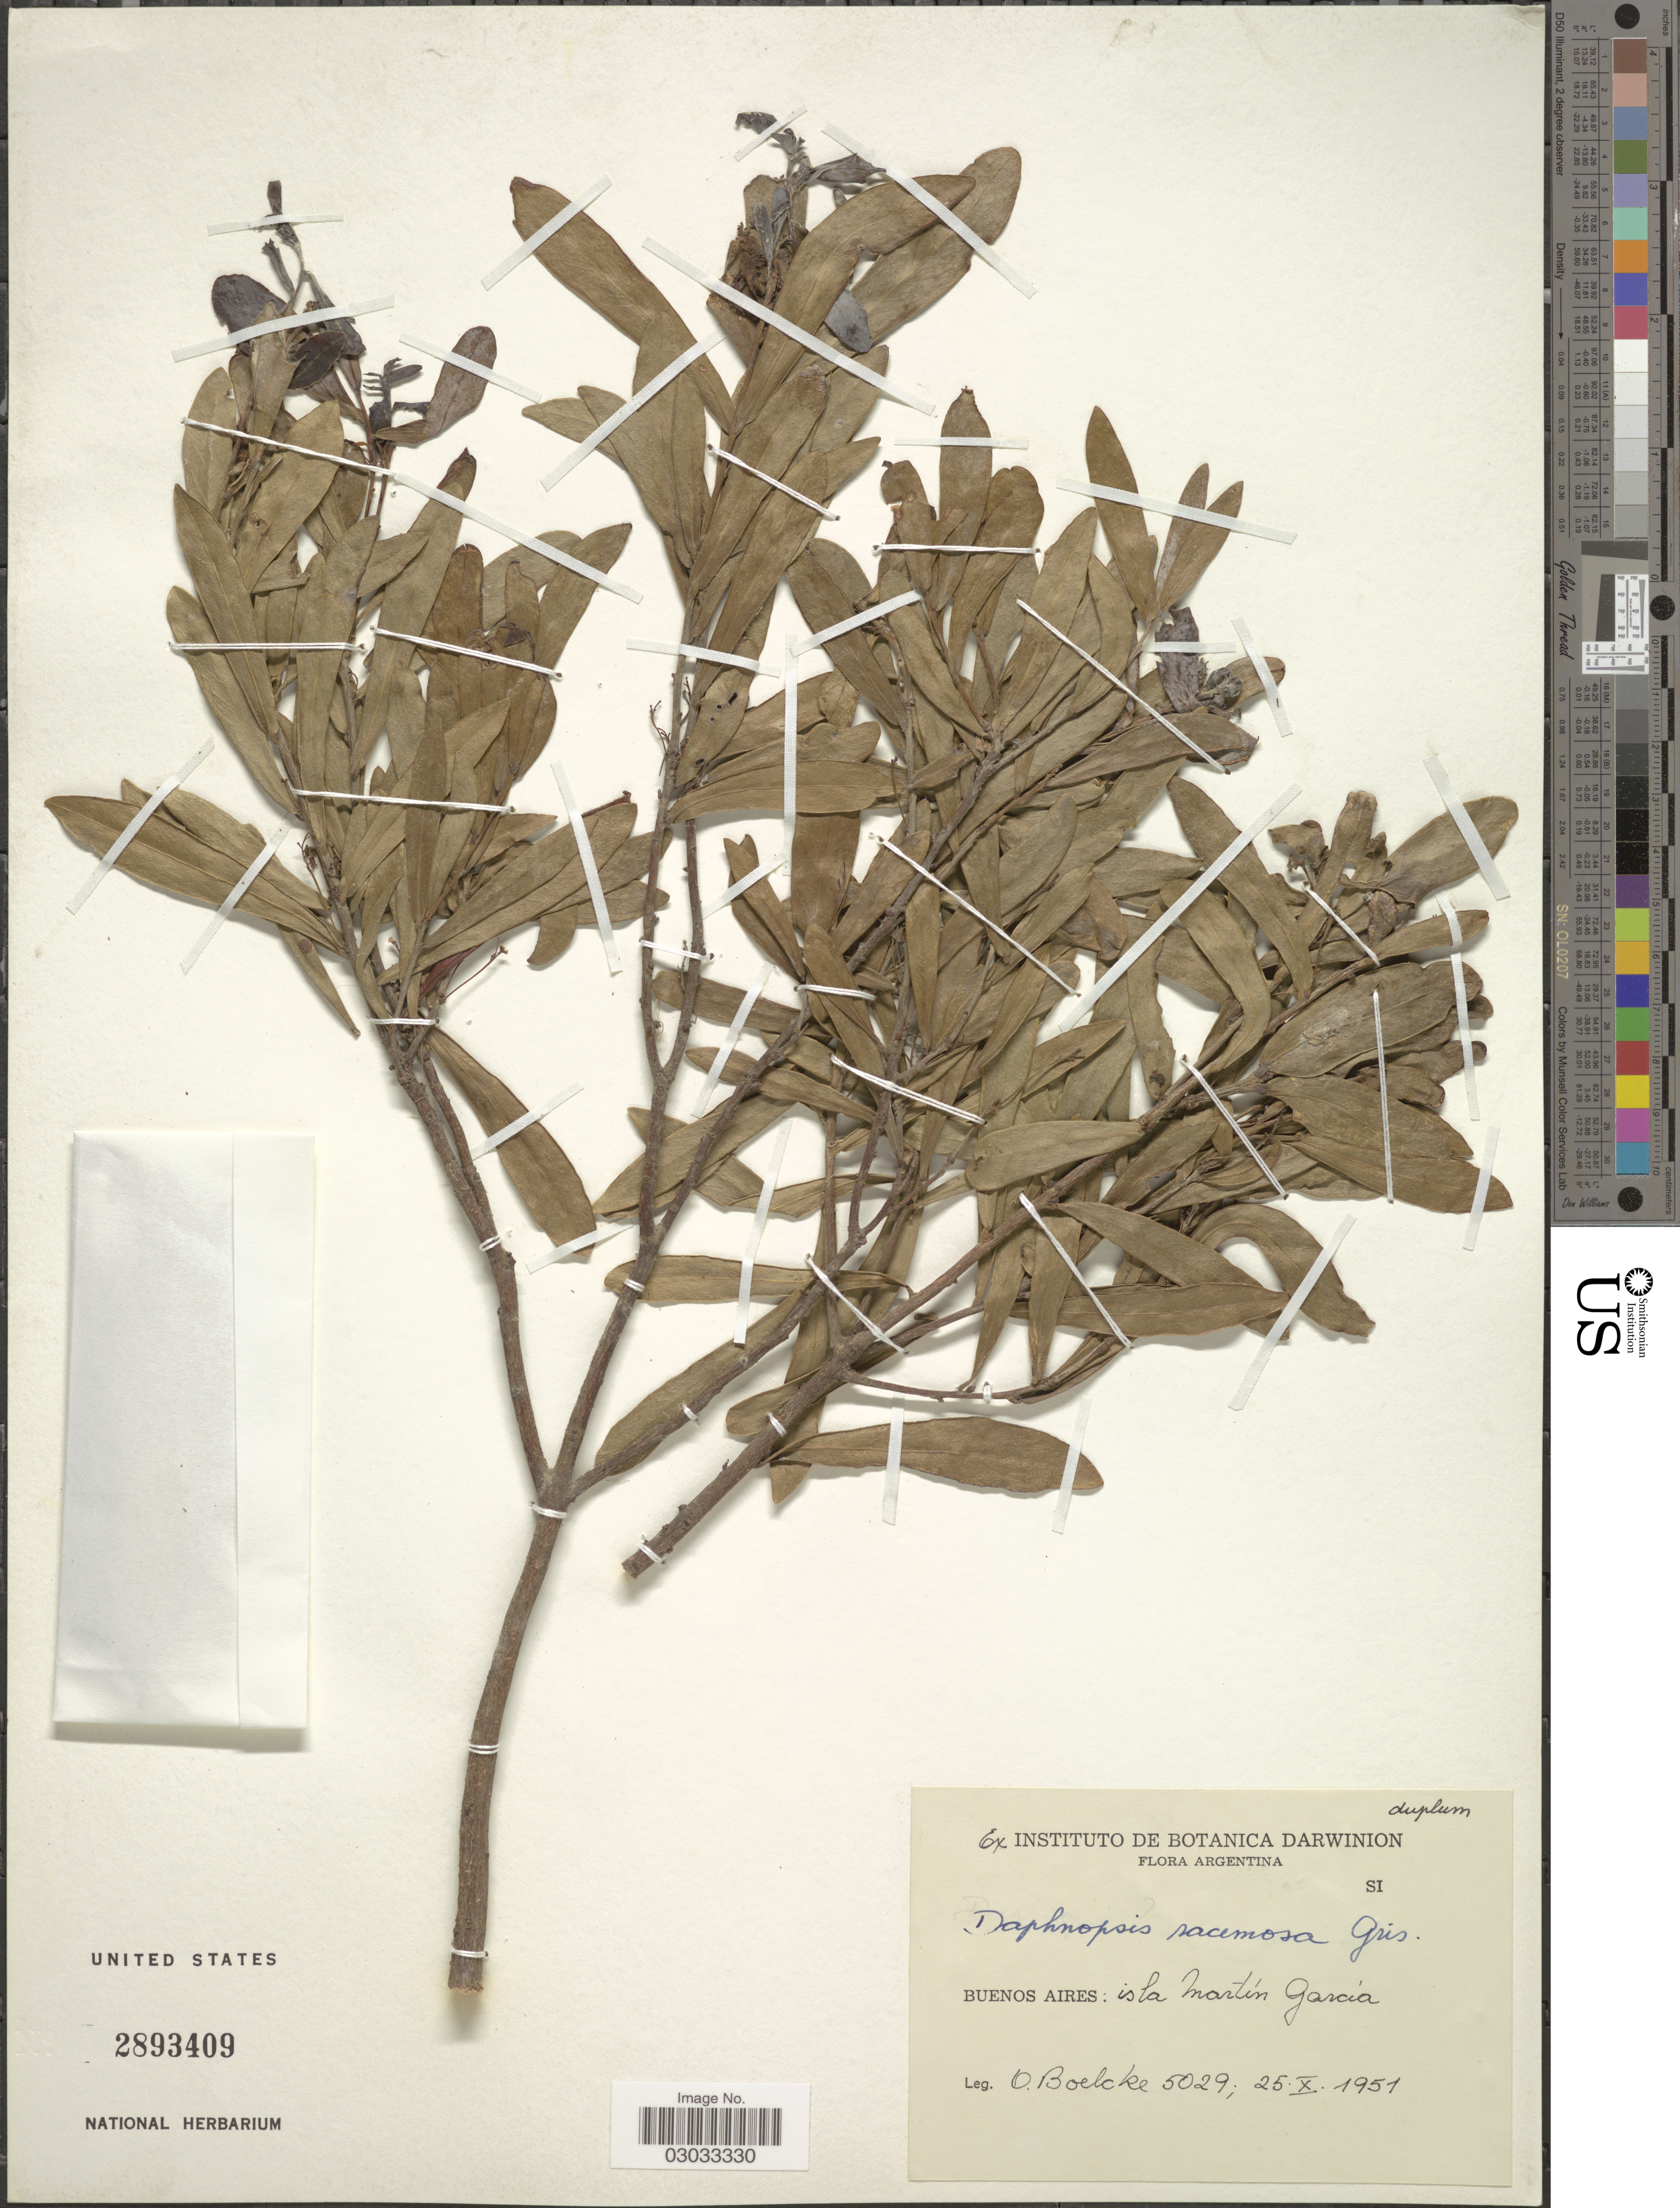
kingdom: Plantae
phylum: Tracheophyta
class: Magnoliopsida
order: Malvales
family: Thymelaeaceae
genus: Daphnopsis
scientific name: Daphnopsis racemosa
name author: Griseb.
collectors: O. Boelcke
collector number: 5029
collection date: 1951-10-25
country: Argentina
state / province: Buenos Aires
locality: Isla Martín García.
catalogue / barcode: US 2893409